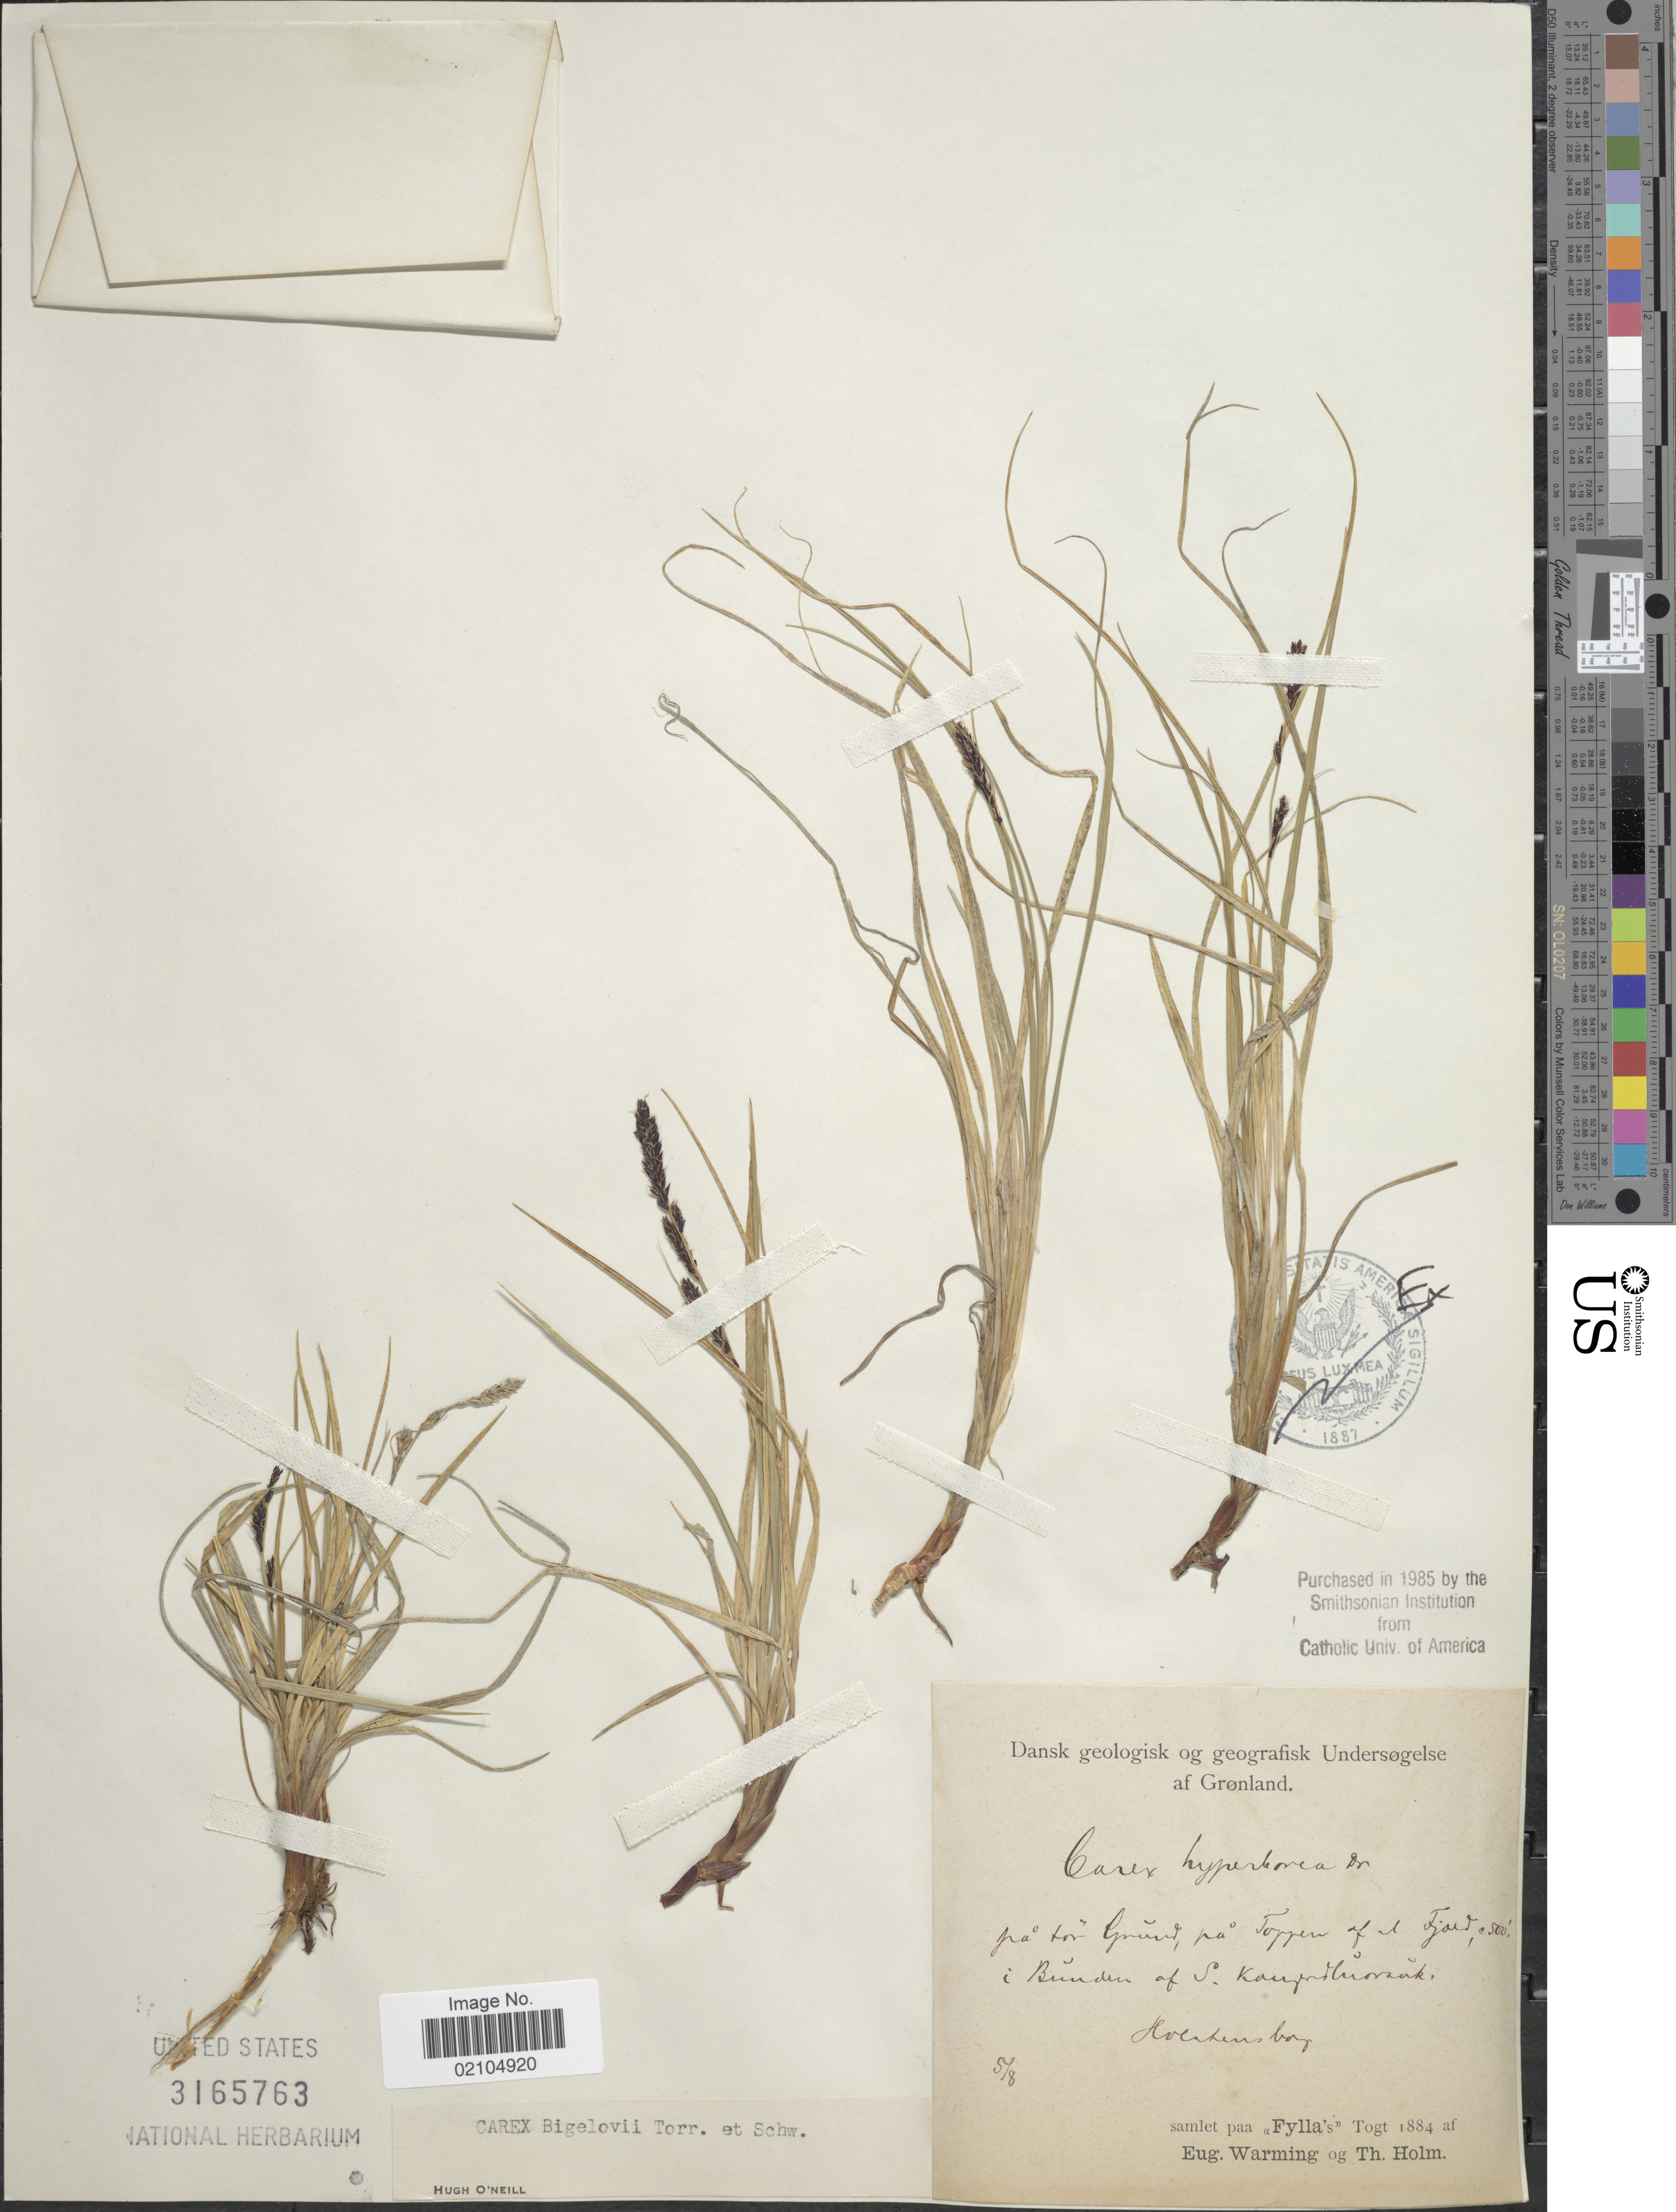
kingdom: Plantae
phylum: Tracheophyta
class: Liliopsida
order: Poales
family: Cyperaceae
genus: Carex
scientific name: Carex bigelowii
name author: Torr. ex Schwein.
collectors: E. Warming & T. Holm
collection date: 1884-08-05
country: Greenland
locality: Grønland, pa tor Grund, pa Toppen of al Fjord, i Bunden af S. Kangerlussuak, Holsteinsborg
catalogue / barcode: US 3165763